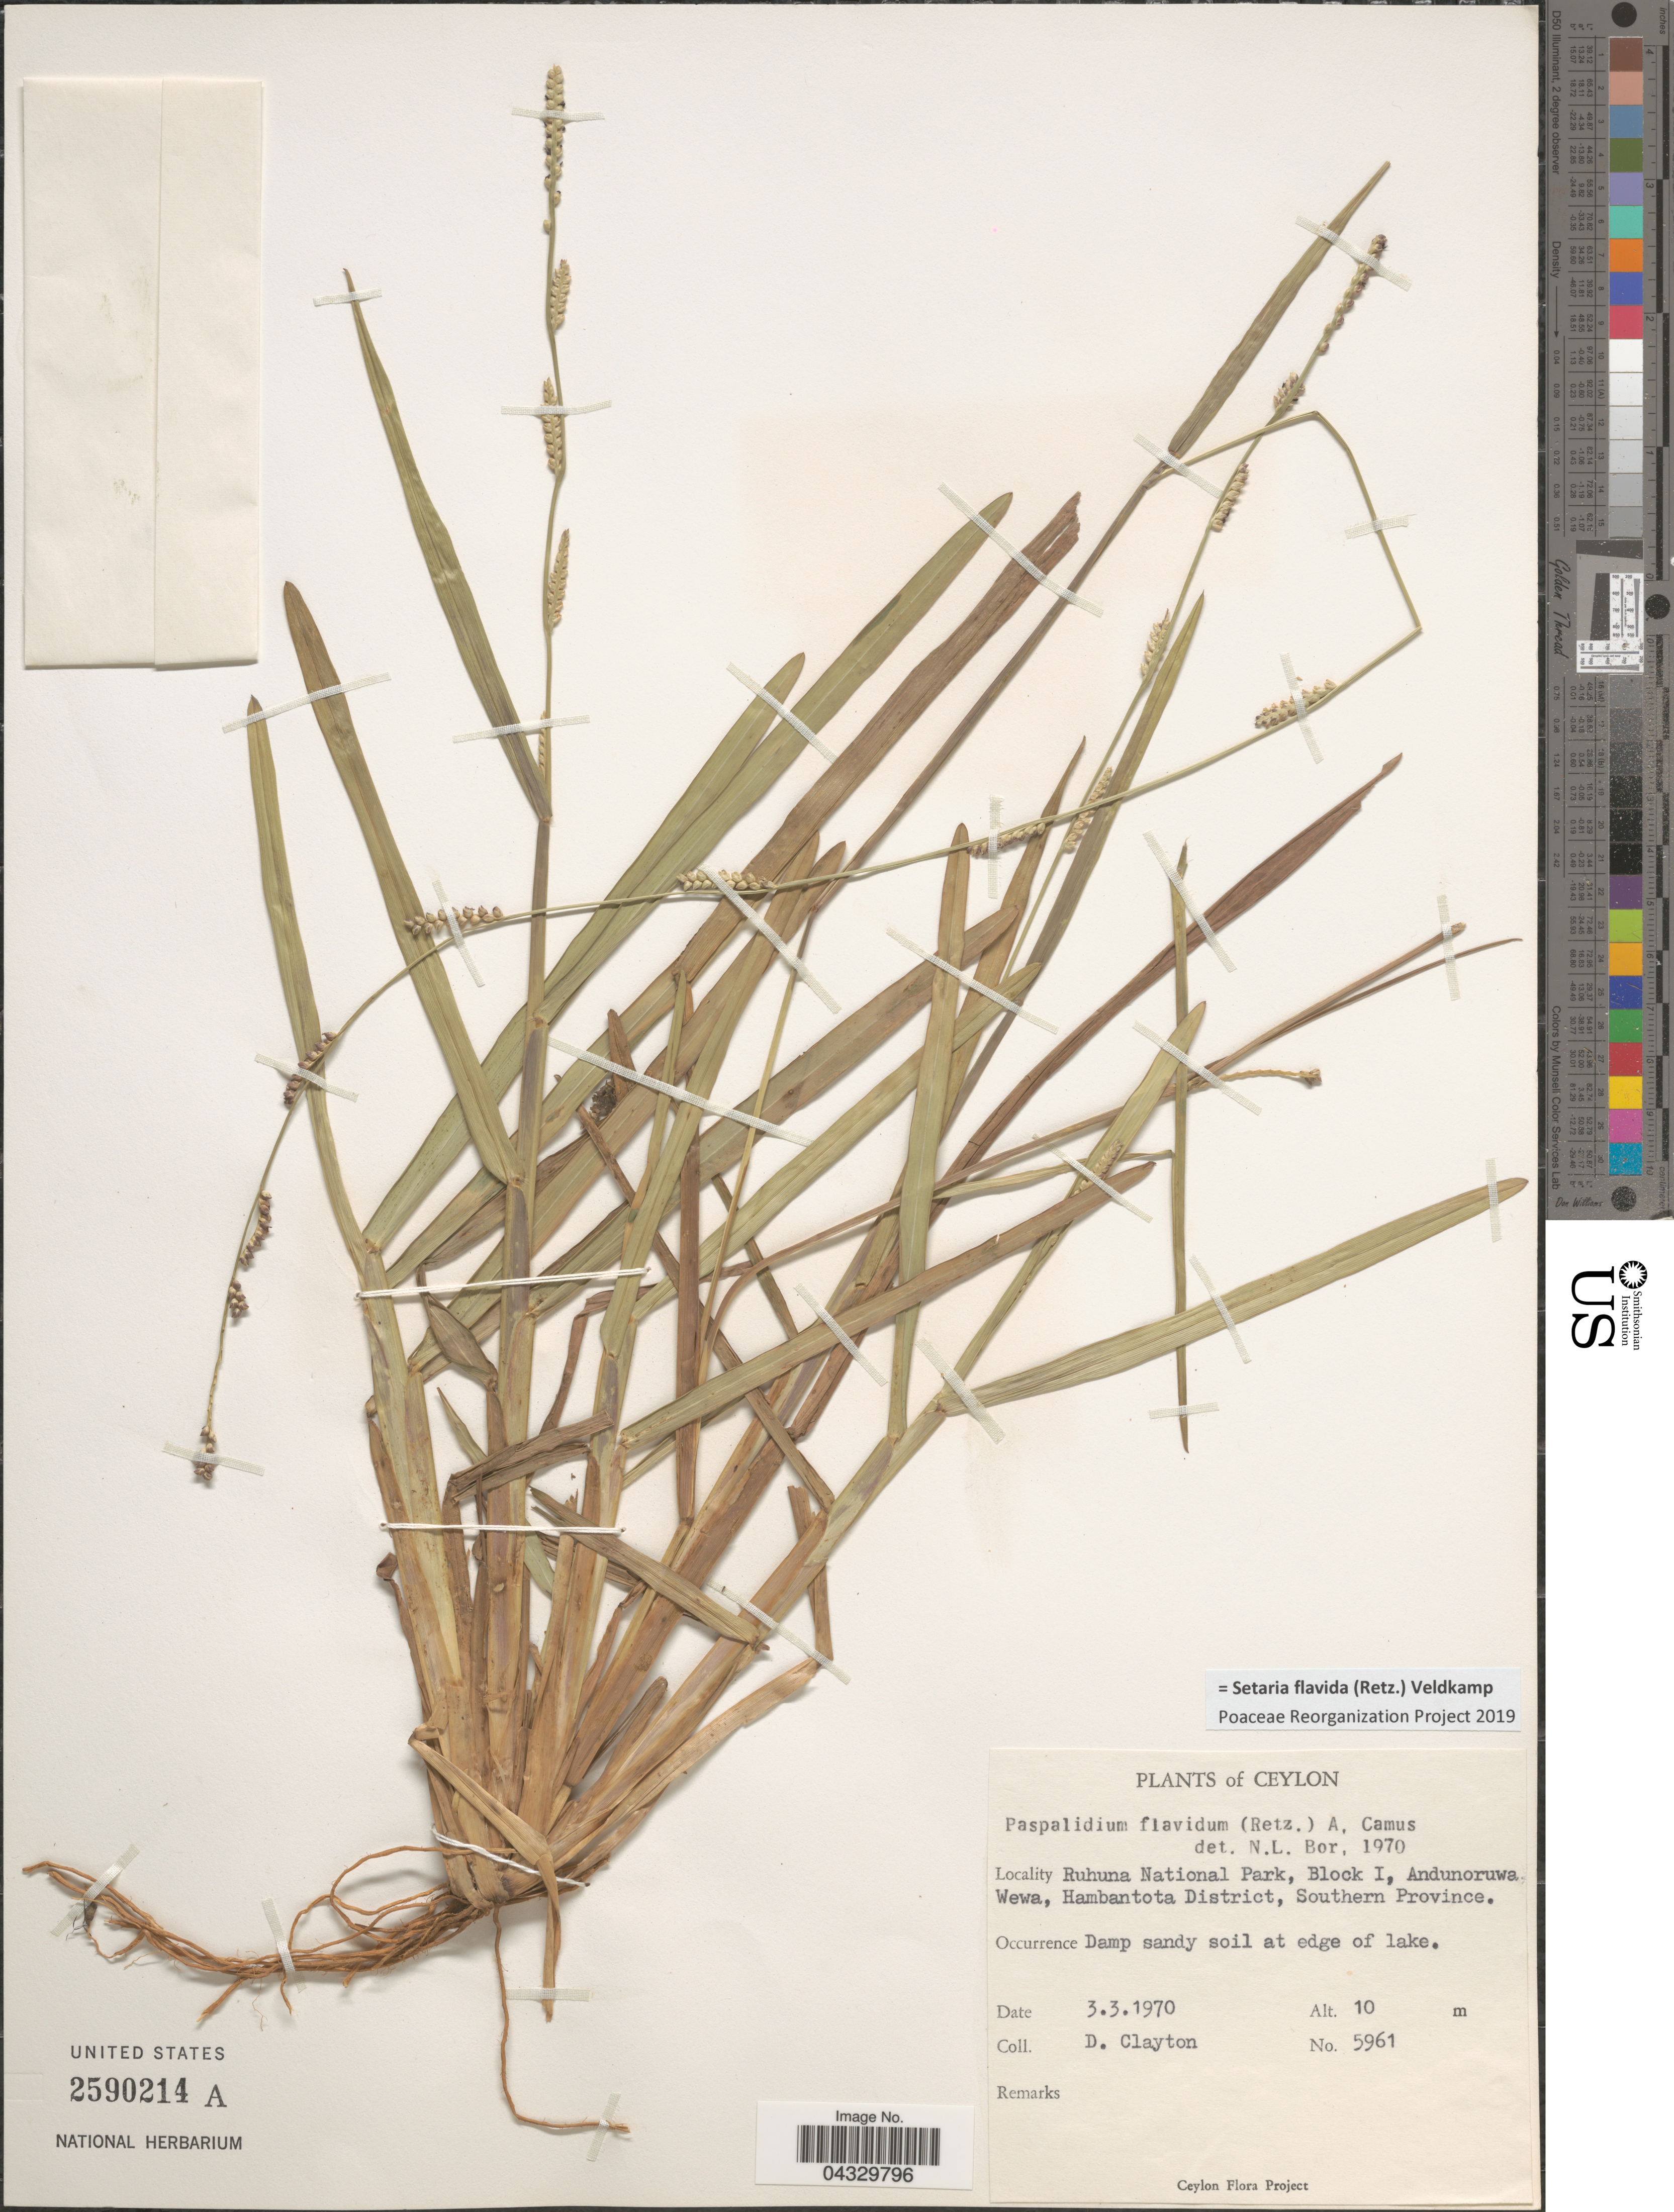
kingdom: Plantae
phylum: Tracheophyta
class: Liliopsida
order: Poales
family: Poaceae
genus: Setaria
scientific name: Setaria flavida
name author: (Retz.) Veldkamp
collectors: D. Clayton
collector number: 5961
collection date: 1970-03-03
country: Sri Lanka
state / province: Southern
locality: Ceylon. Ruhuna National Park, Block I, Andunoruwa Wewa, Hambantota District.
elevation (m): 10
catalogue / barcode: US 2590214A